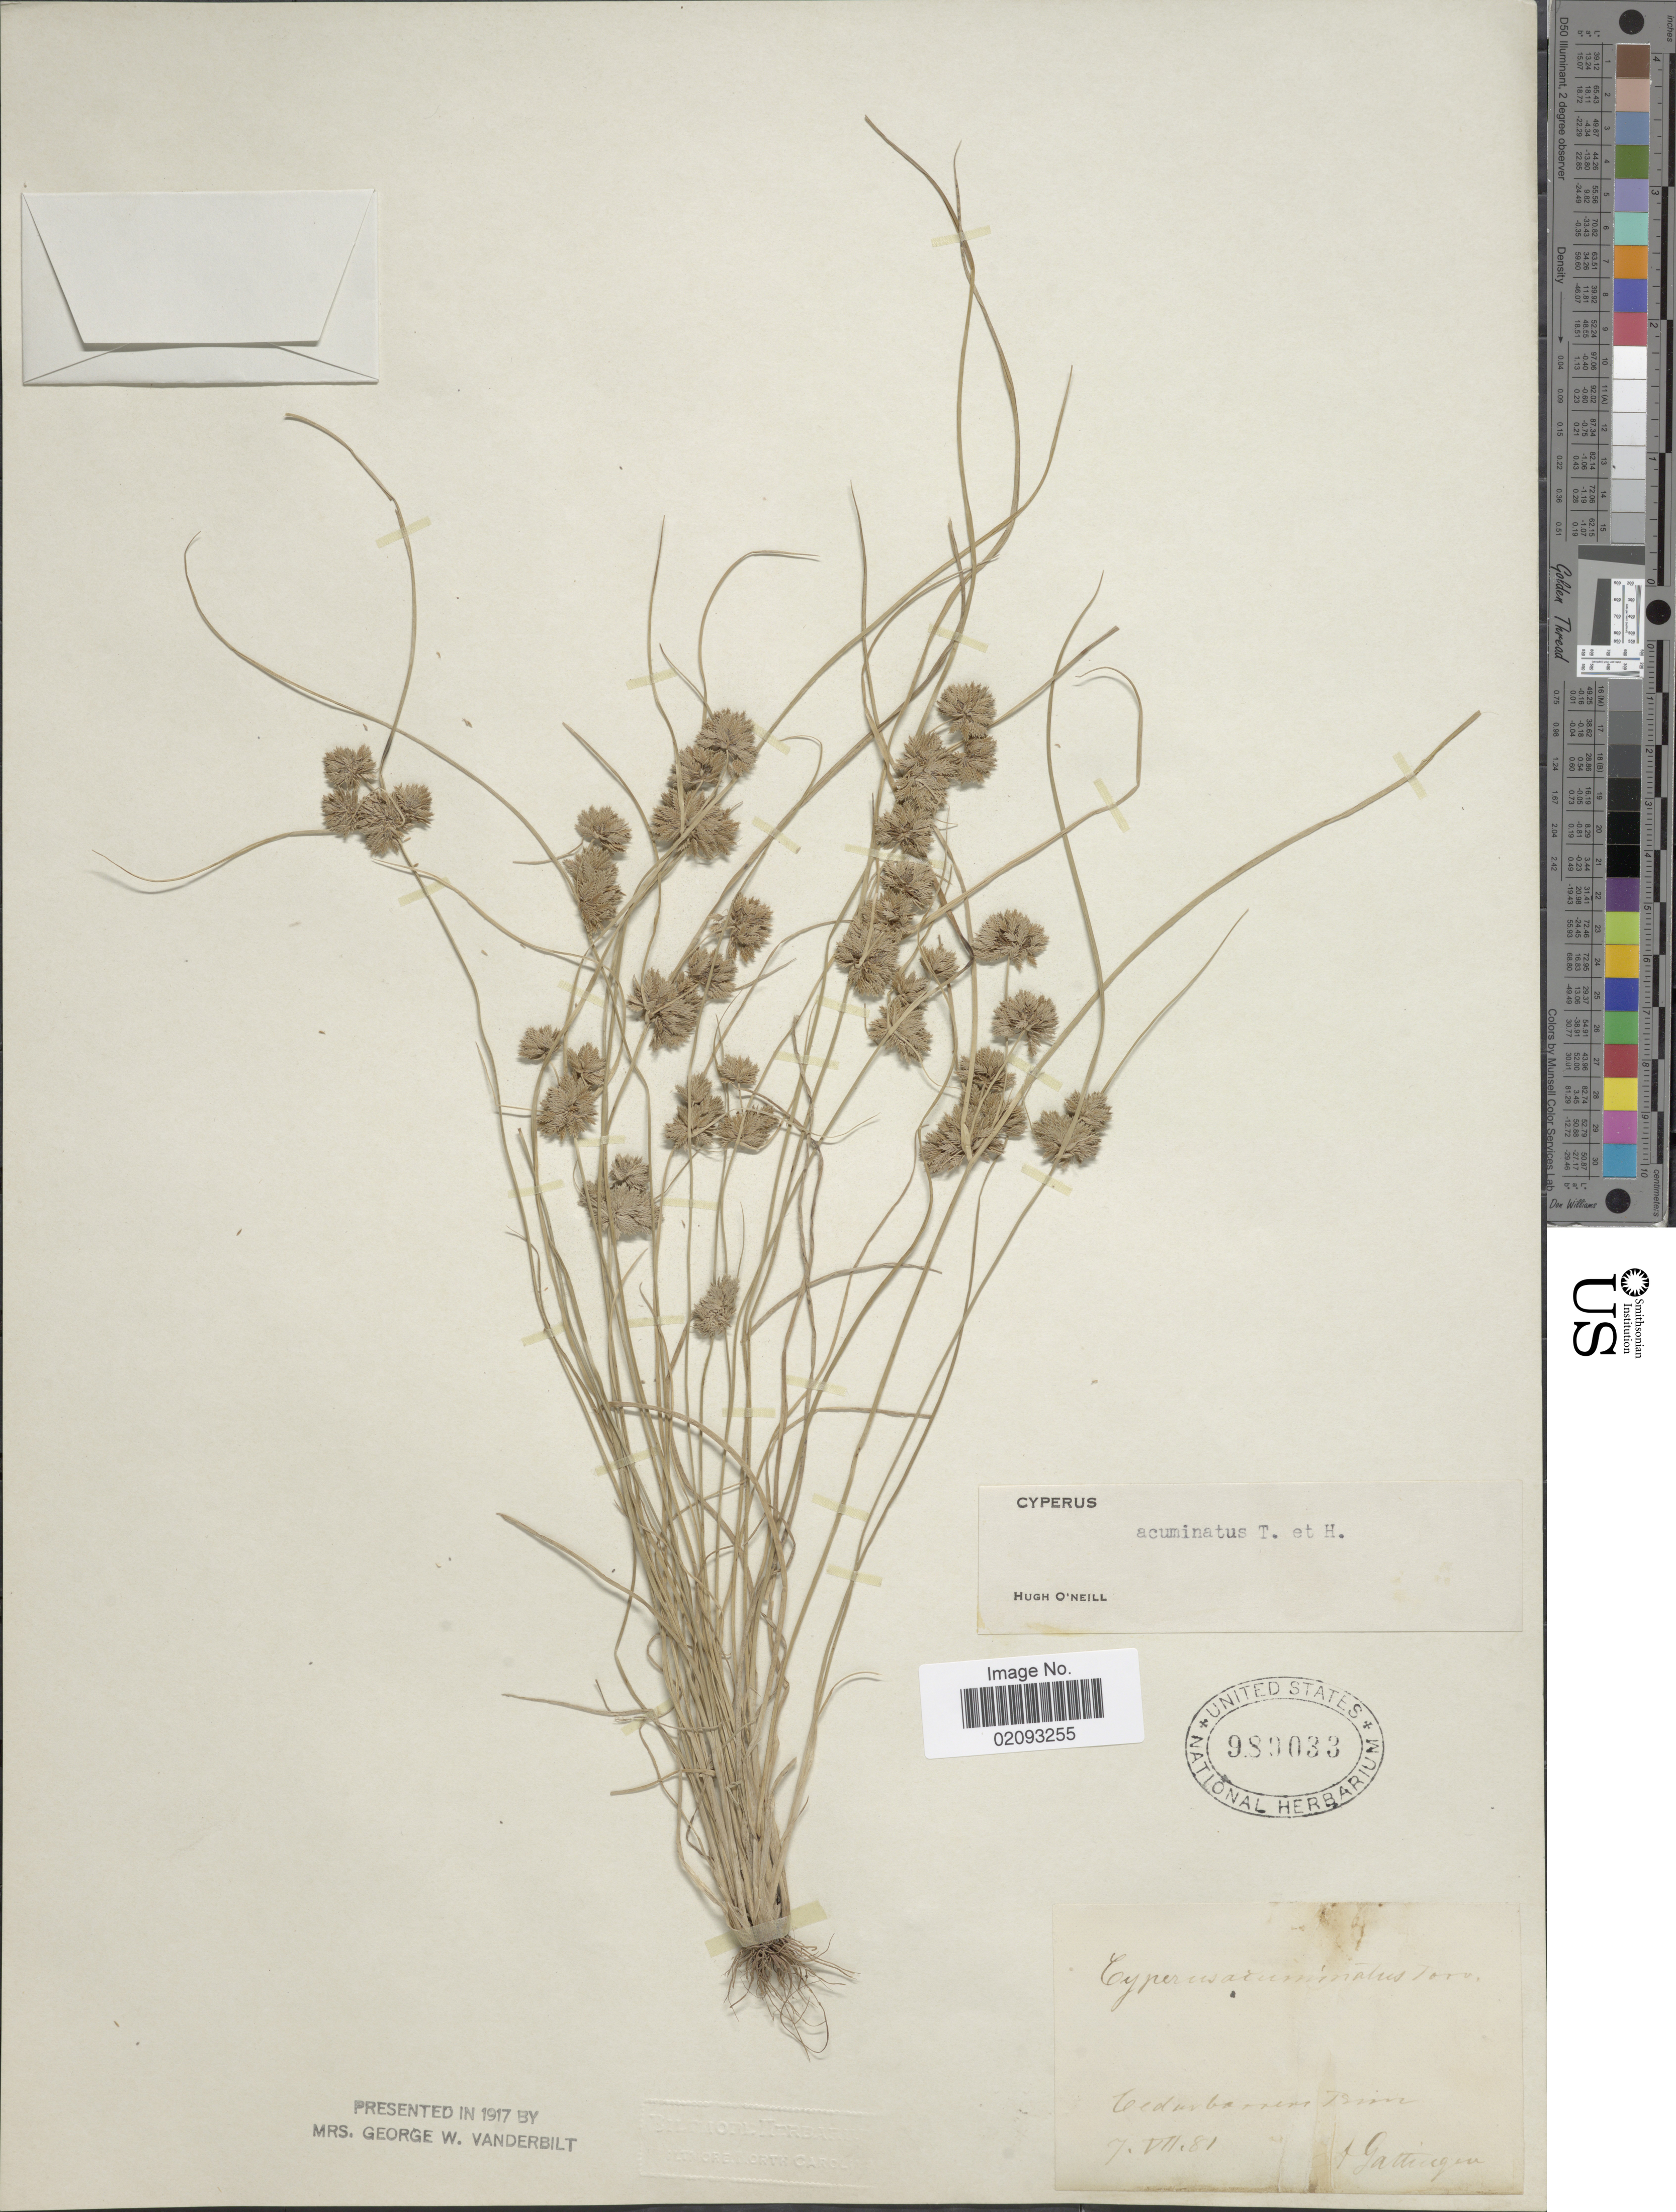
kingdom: Plantae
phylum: Tracheophyta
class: Liliopsida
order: Poales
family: Cyperaceae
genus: Cyperus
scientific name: Cyperus acuminatus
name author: Torr. & Hook.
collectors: A. Gattinger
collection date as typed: Transcribed d/m/y: 7/7/81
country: United States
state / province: Tennessee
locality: Cedar barren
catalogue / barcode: US 980033